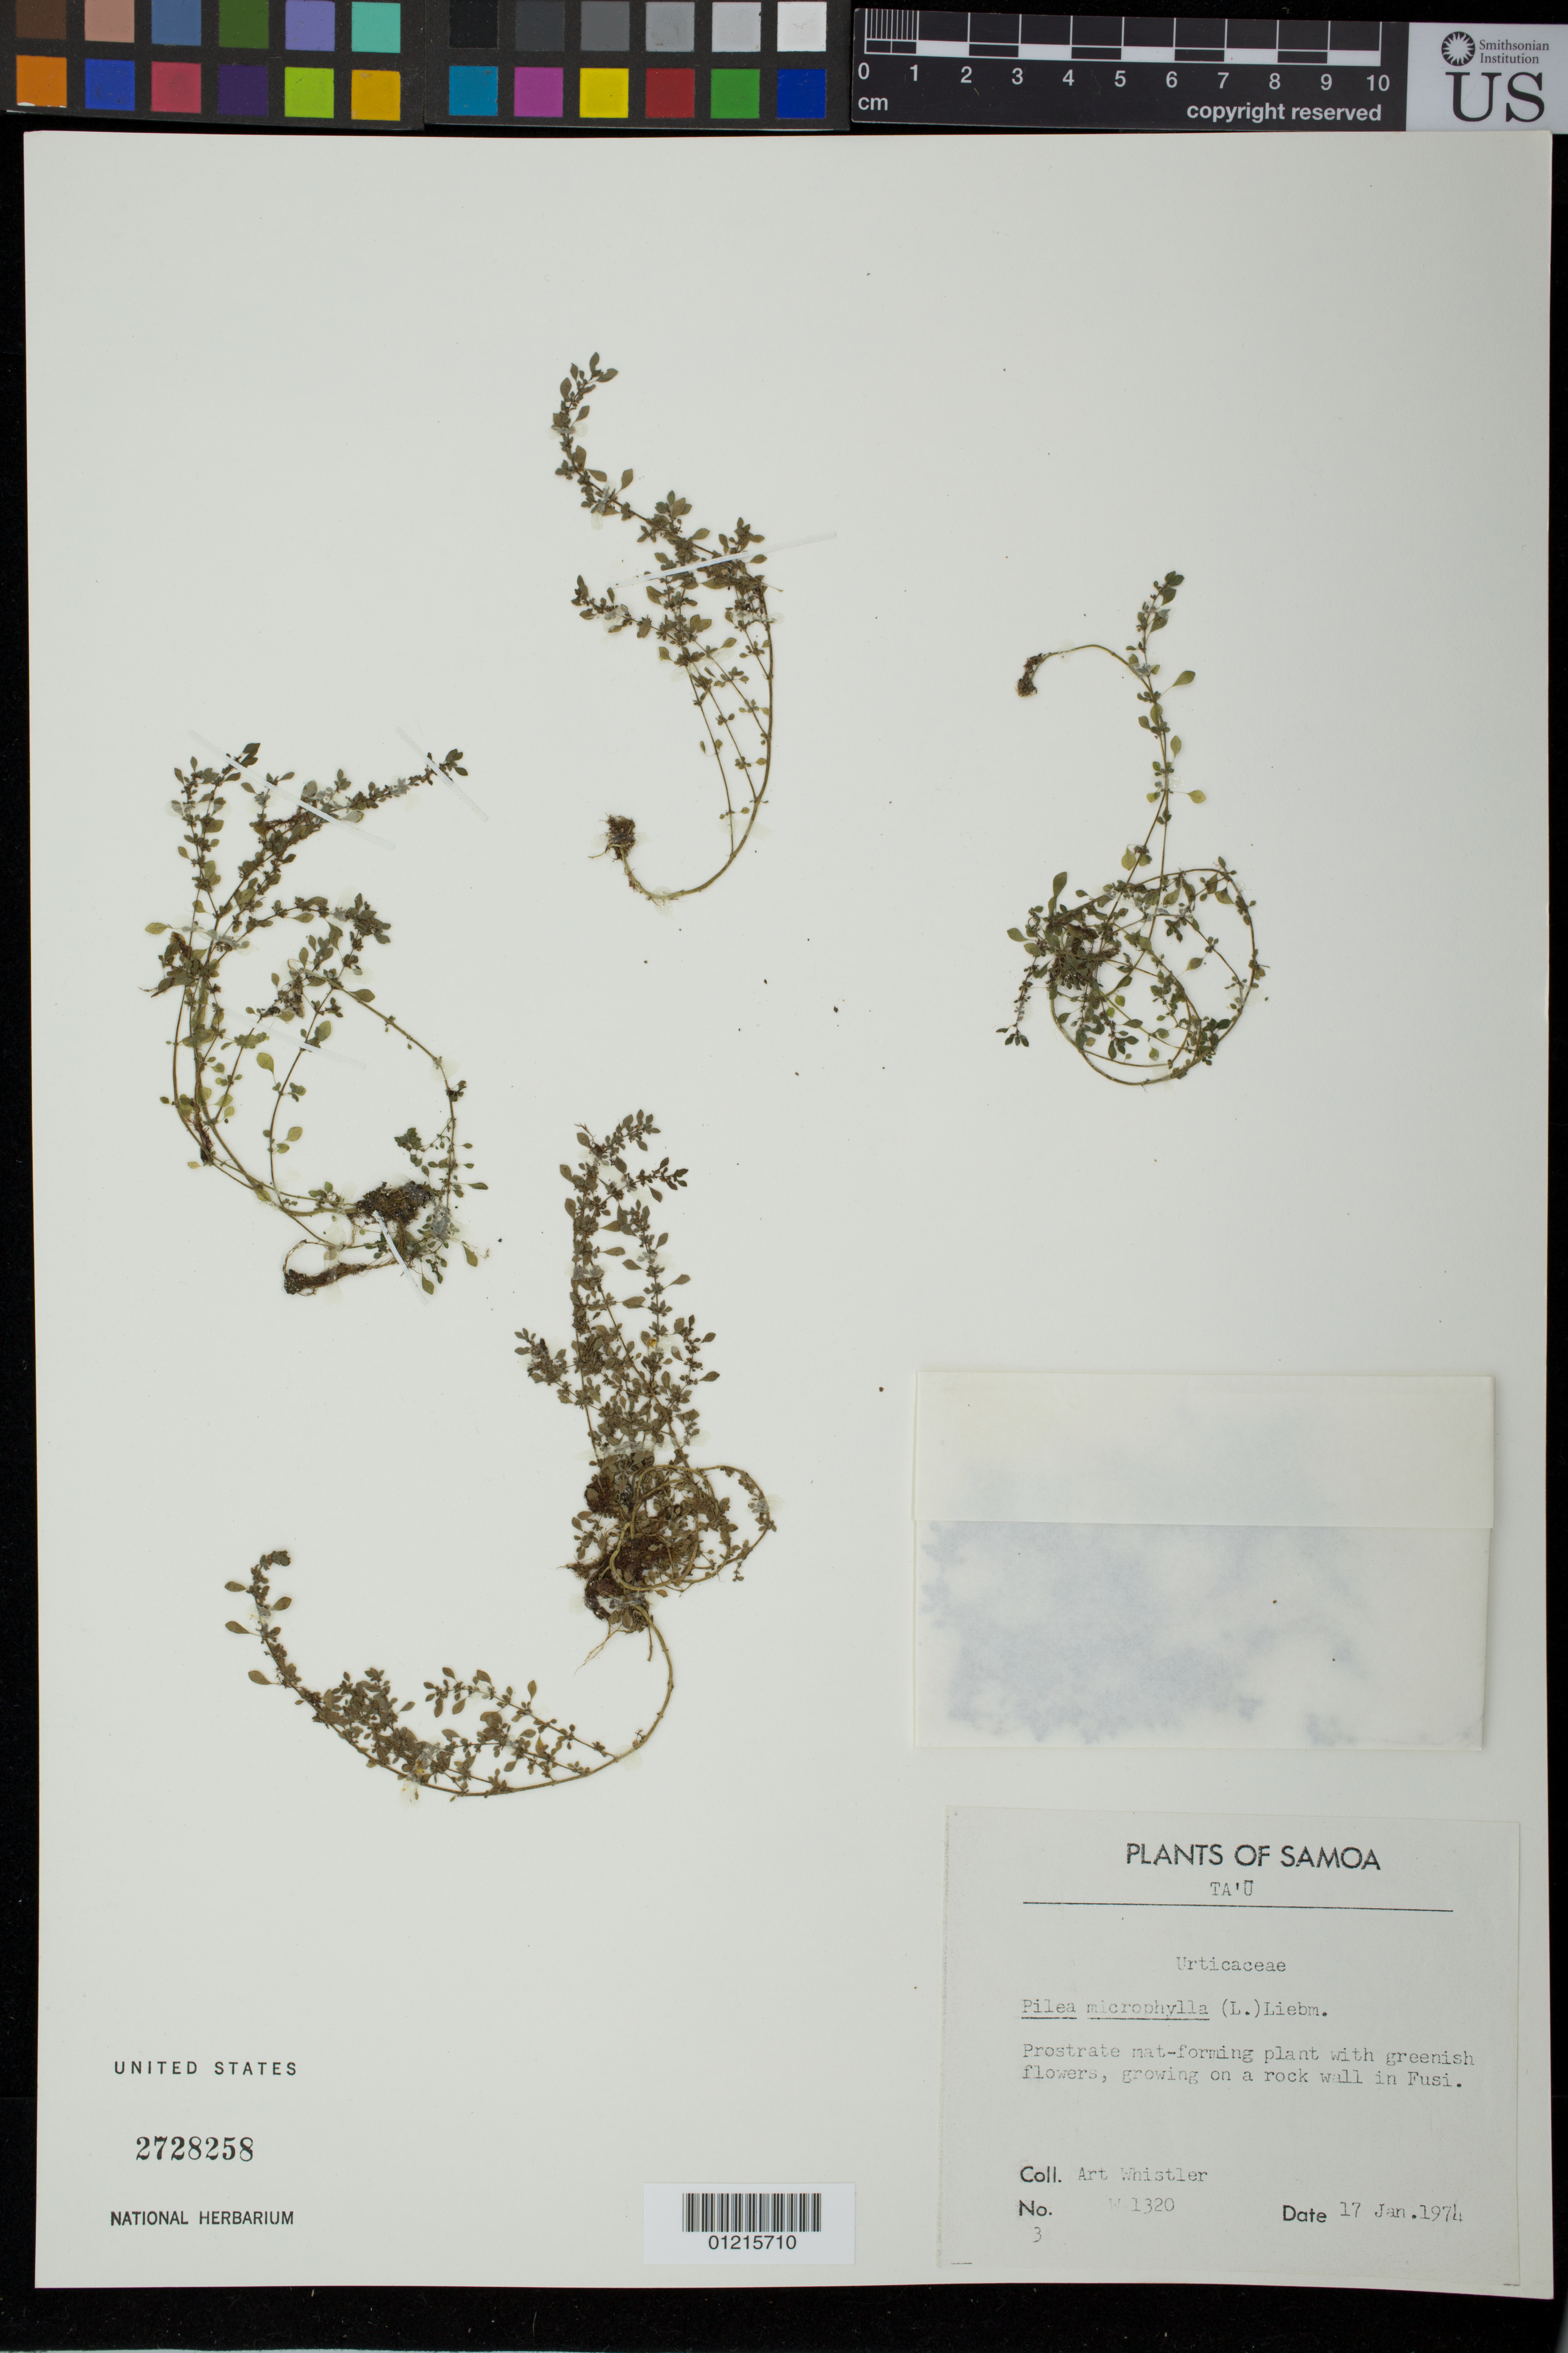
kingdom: Plantae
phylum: Tracheophyta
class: Magnoliopsida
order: Rosales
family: Urticaceae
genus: Pilea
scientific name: Pilea microphylla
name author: (L.) Liebm.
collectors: A. Whistler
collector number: W1320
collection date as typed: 17 Jan 1974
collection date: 1974-01-17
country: American Samoa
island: Ta'u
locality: Fusi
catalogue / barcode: US 2728258